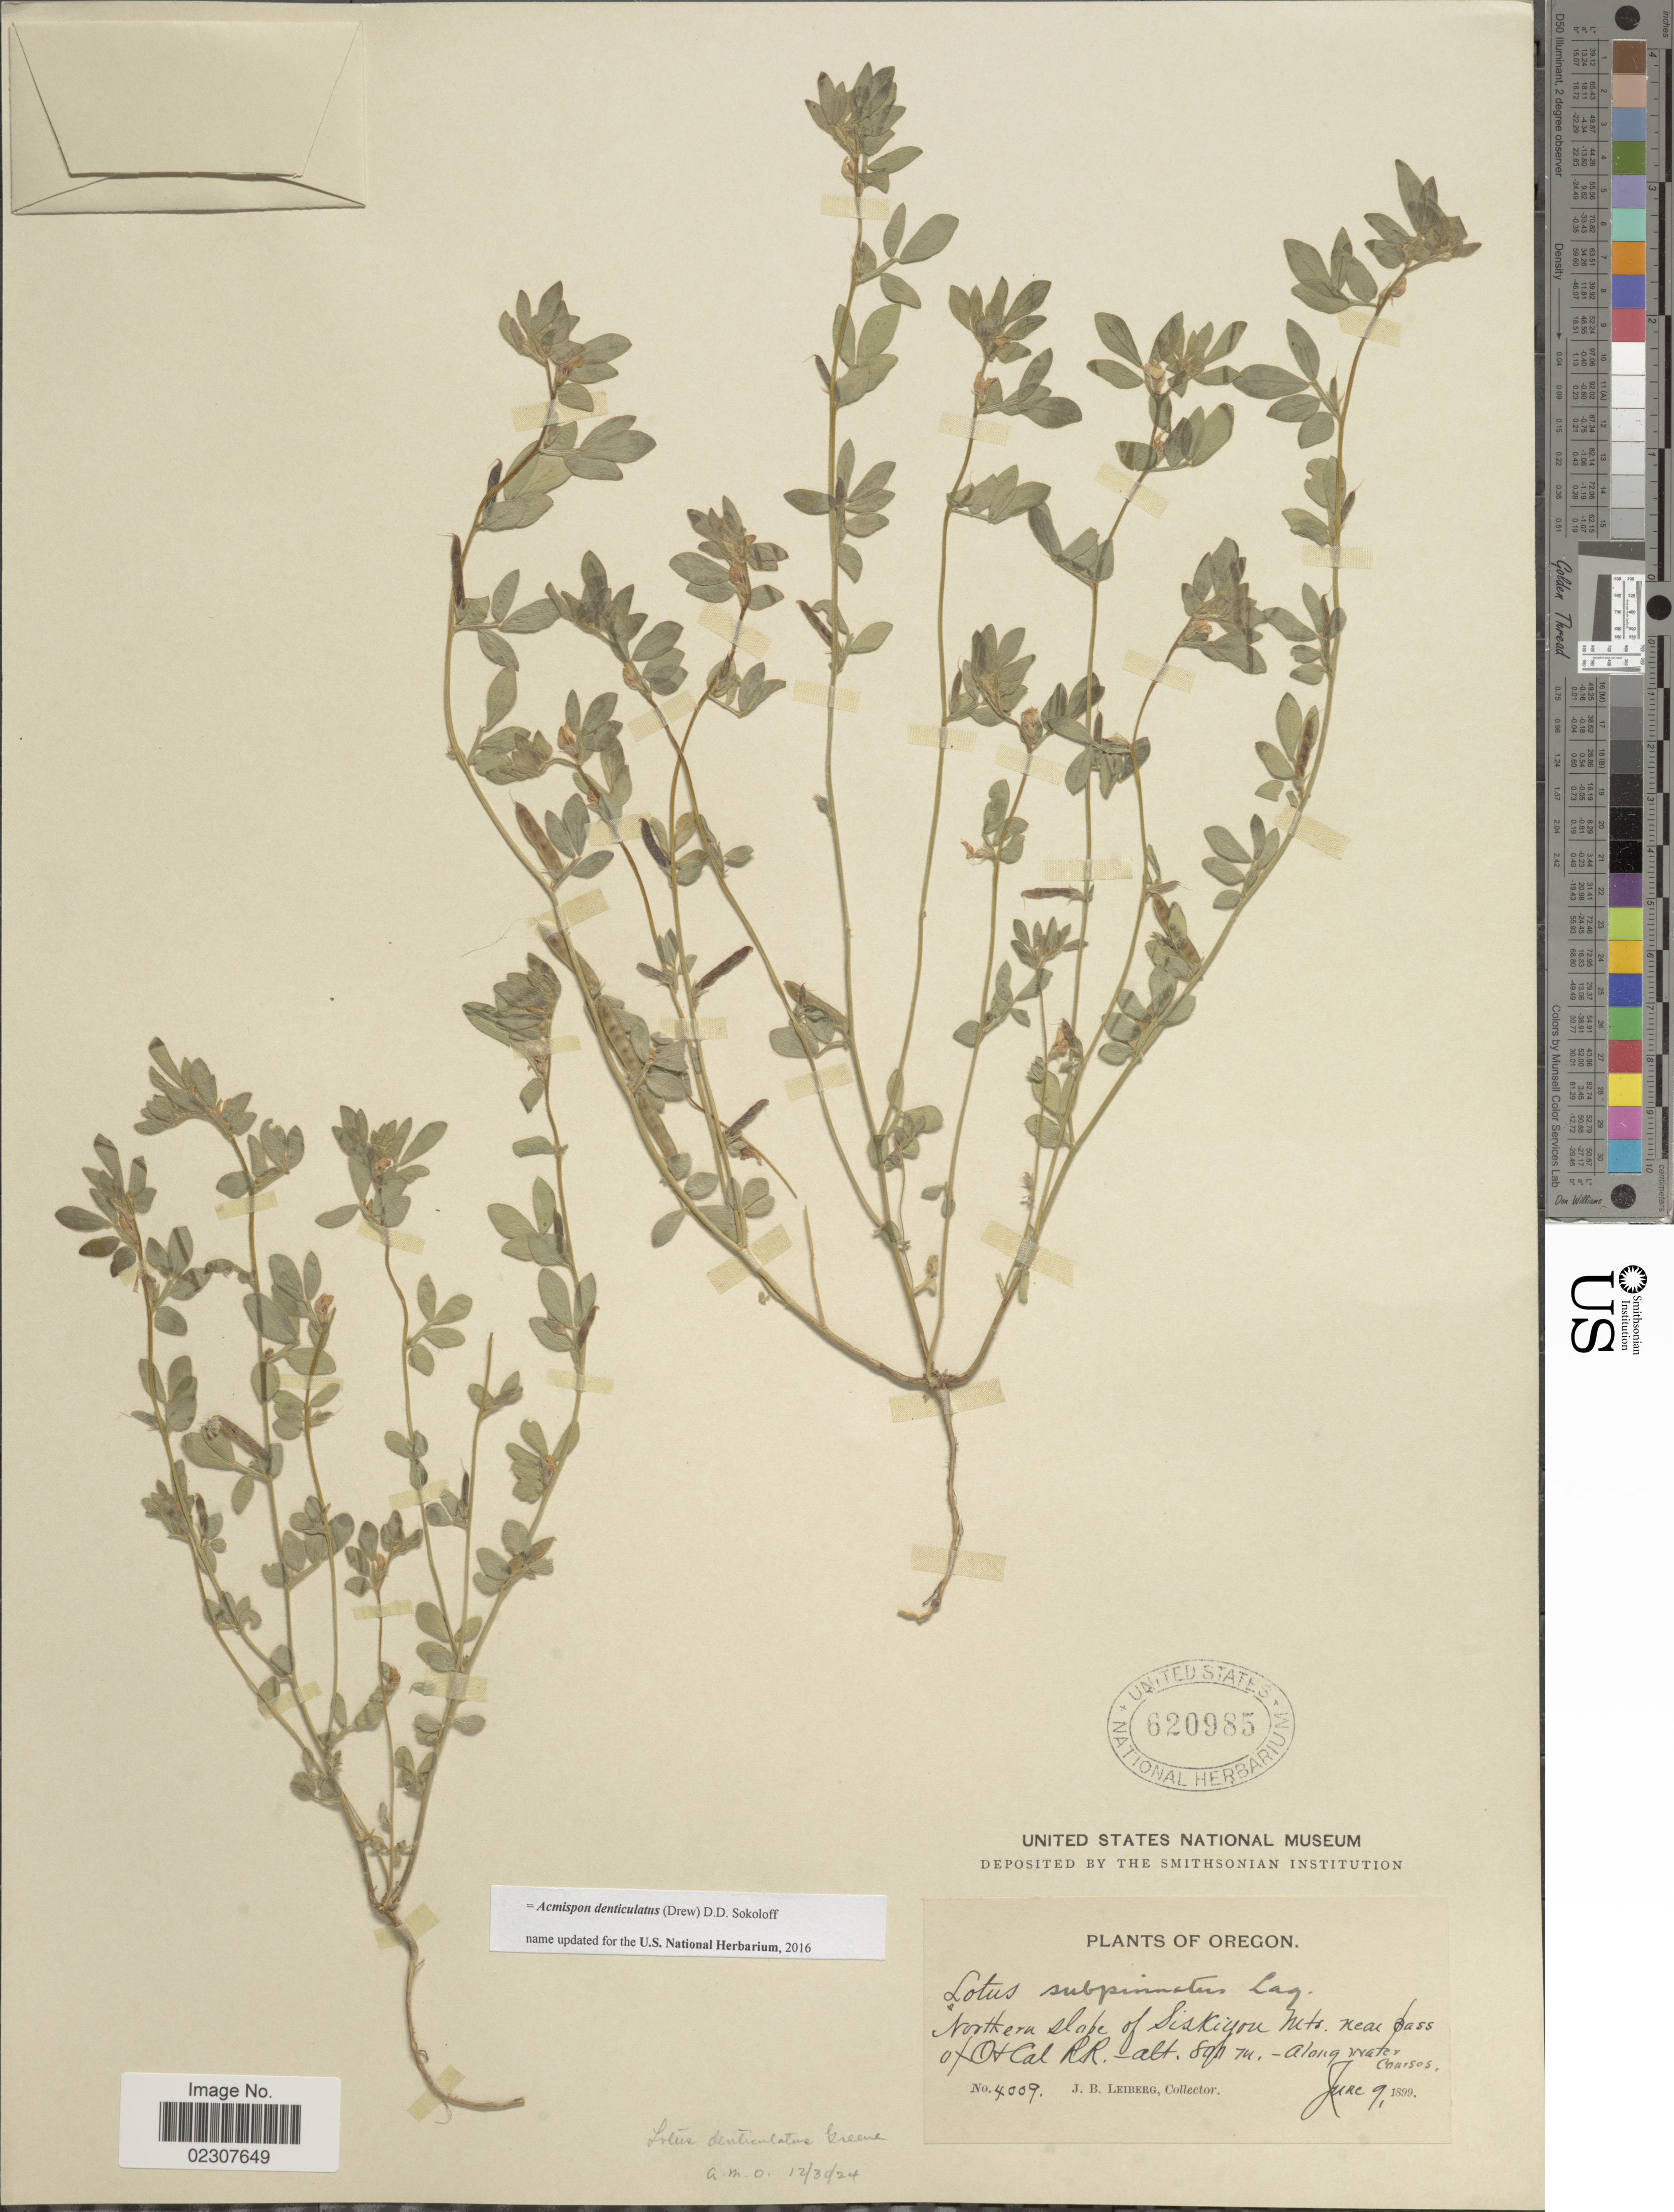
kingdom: Plantae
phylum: Tracheophyta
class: Magnoliopsida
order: Fabales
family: Fabaceae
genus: Acmispon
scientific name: Acmispon denticulatus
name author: (Drew) D.D. Sokoloff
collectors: J. B. Leiberg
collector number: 4009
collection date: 1899-06-09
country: United States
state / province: Oregon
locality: Northern slope of Siskiyou Mts. near pass of O + Cal R.R,; along water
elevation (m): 800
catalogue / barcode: US 620985